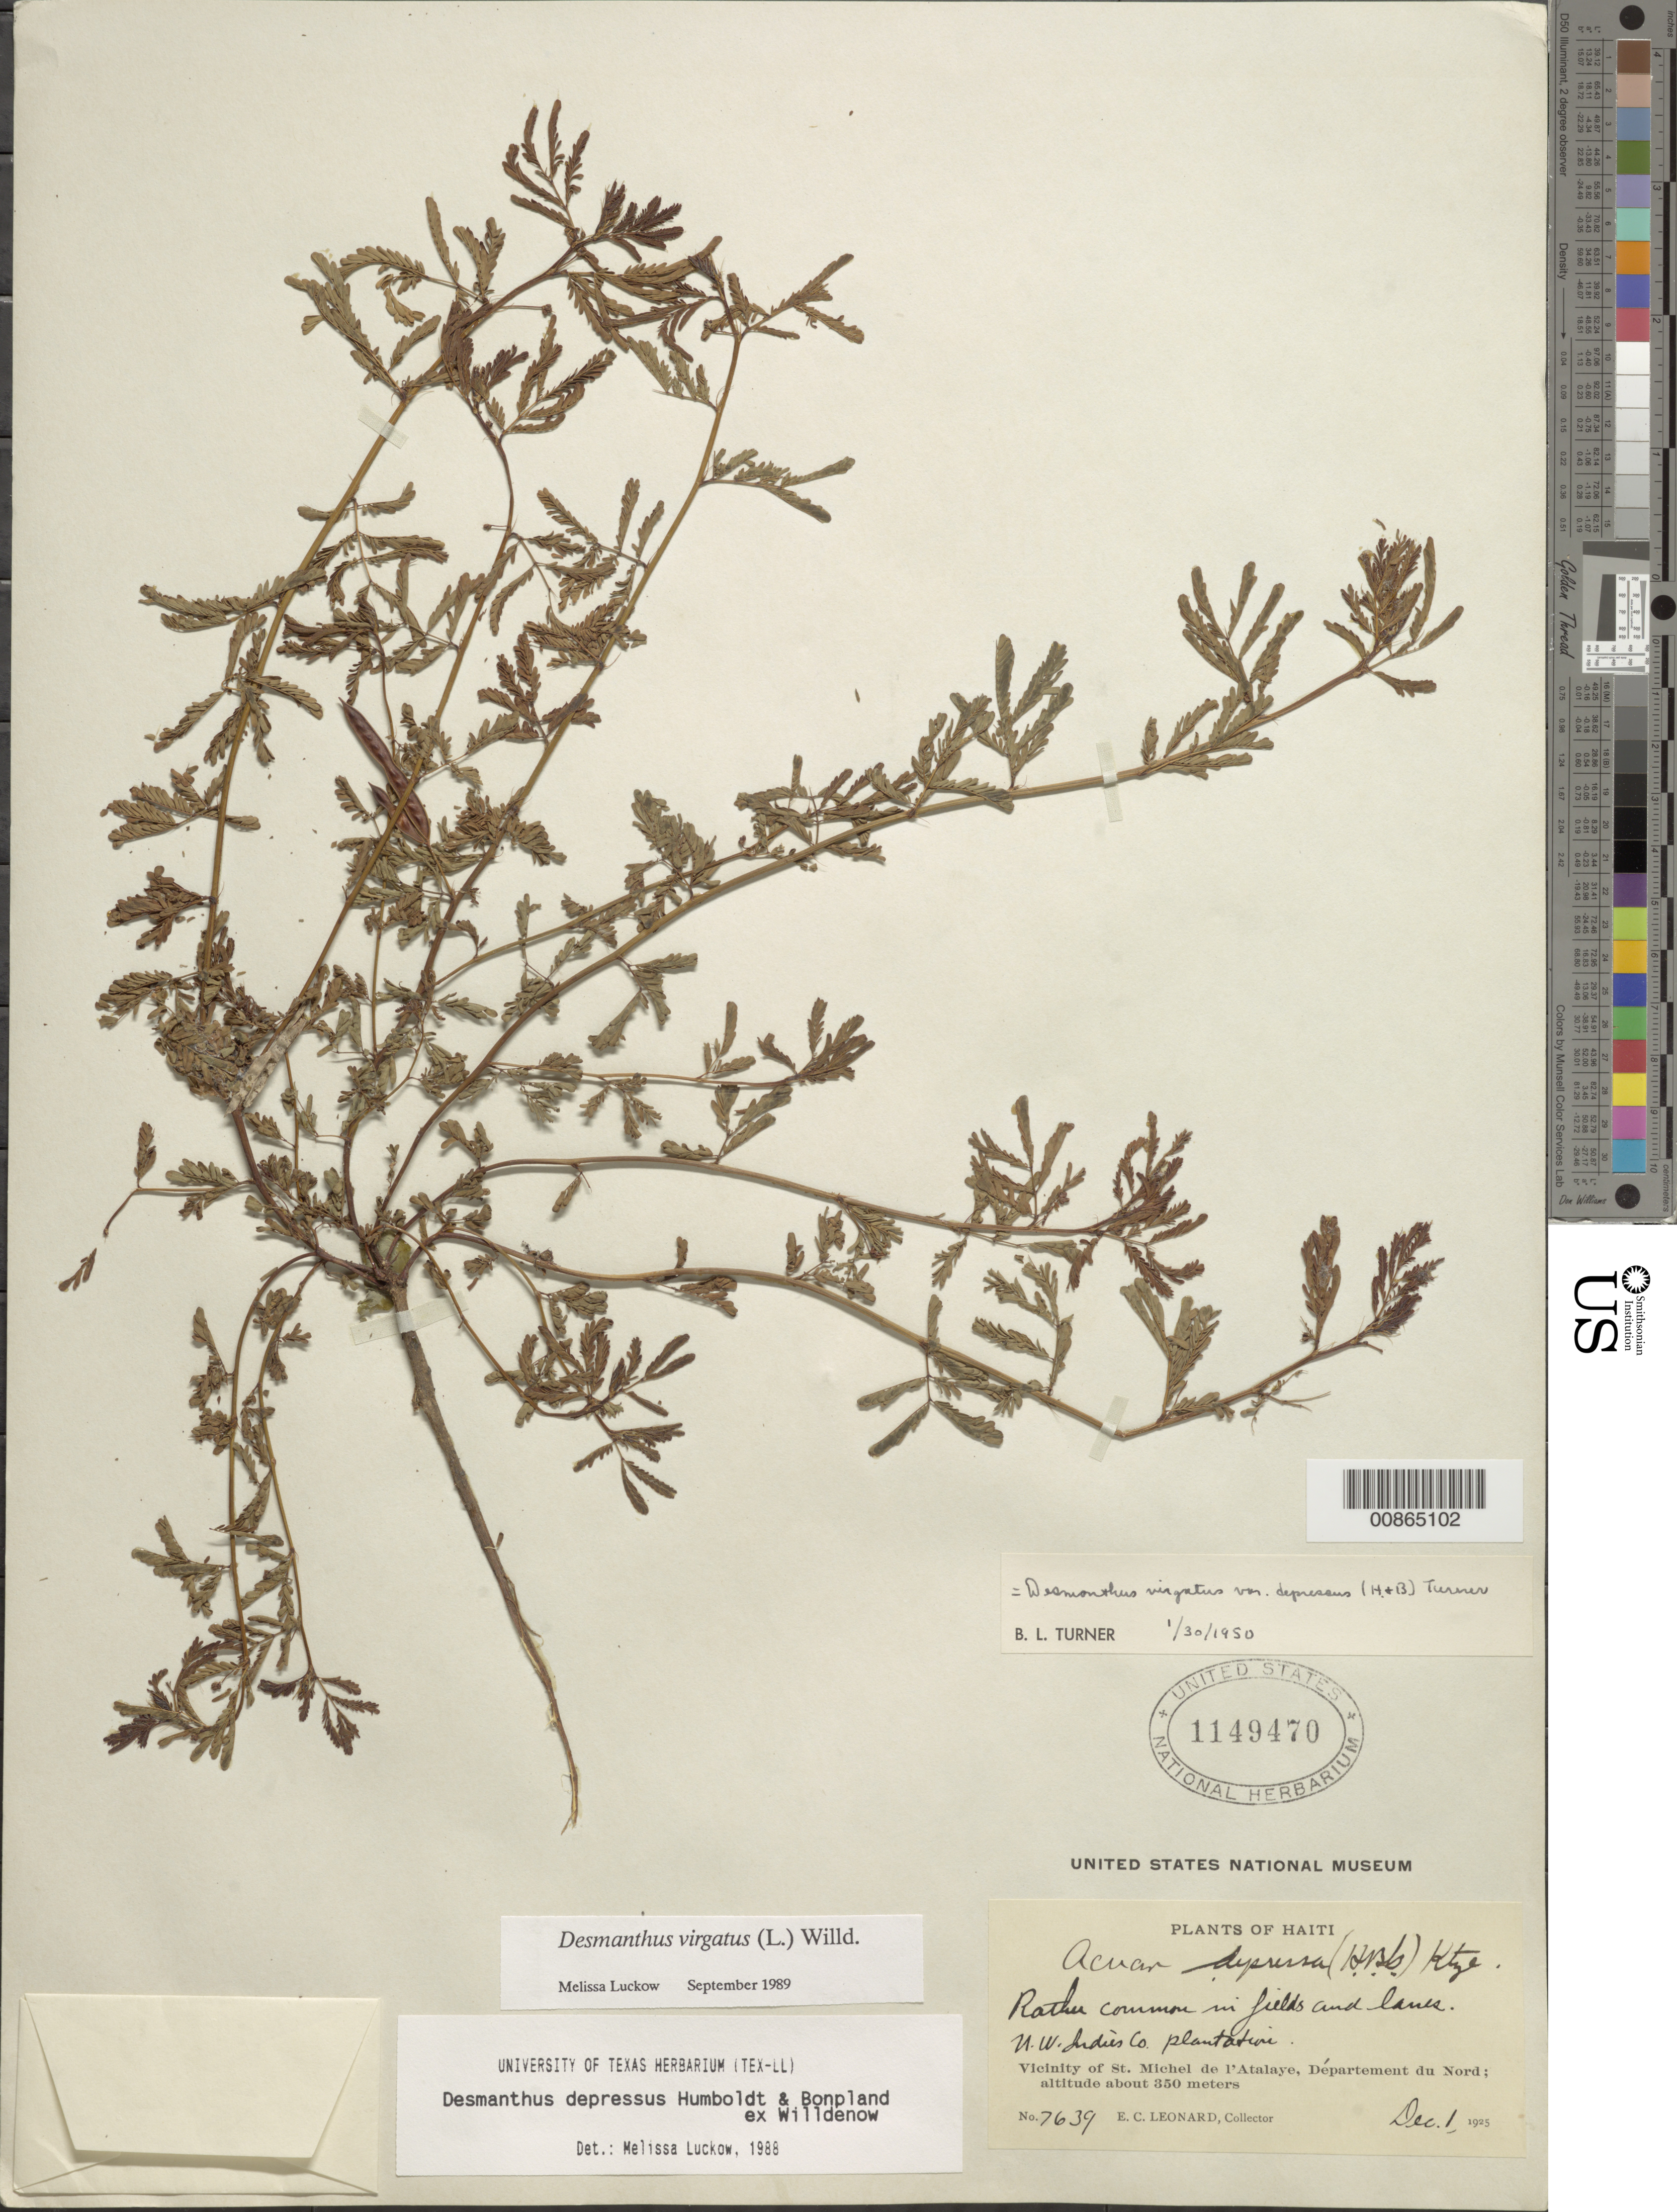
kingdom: Plantae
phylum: Tracheophyta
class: Magnoliopsida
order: Fabales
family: Fabaceae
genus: Desmanthus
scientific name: Desmanthus virgatus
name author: (L.) Willd.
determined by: Luckow, M. A.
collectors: E. C. Leonard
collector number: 7639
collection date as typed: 01 Dec 1925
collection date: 1925-12-01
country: Haiti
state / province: Nord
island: Hispaniola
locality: Vicinity of St. Michel de l'Atalaye, U.W. Indies Co. Plantation.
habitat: Rather common in fields and lanes.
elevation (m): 350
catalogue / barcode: US 1149470